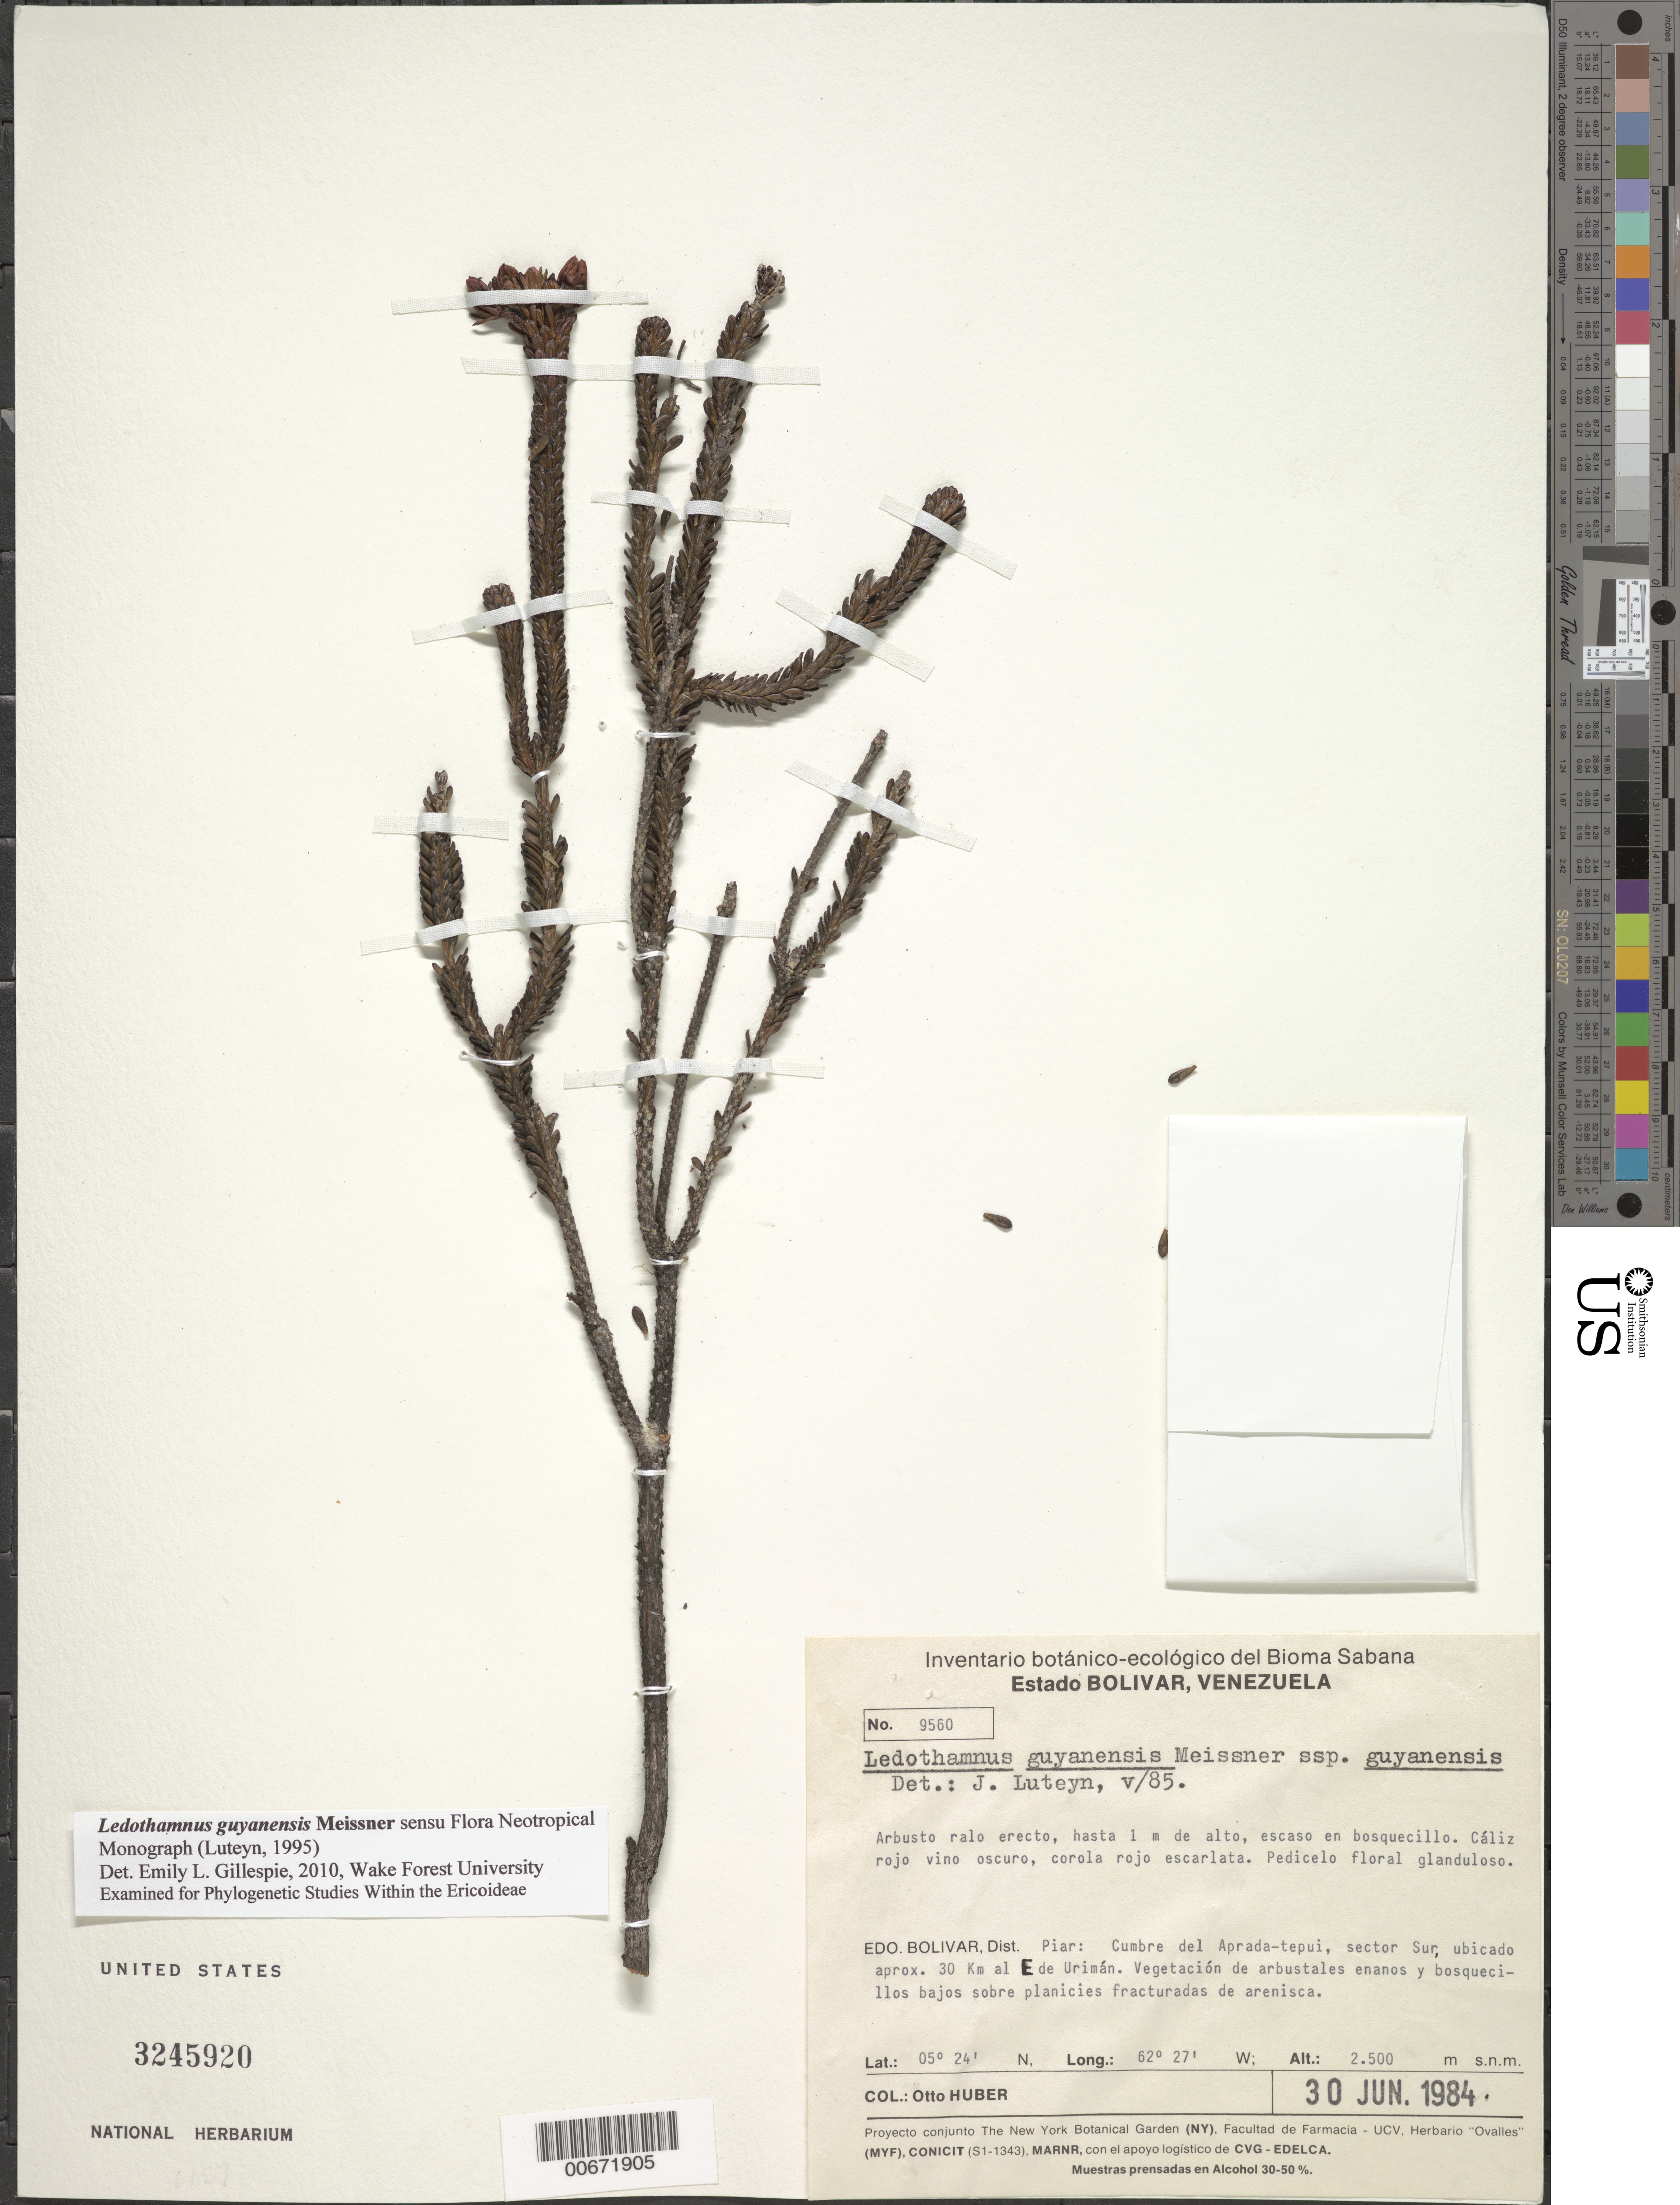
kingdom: Plantae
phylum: Tracheophyta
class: Magnoliopsida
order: Ericales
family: Ericaceae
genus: Ledothamnus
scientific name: Ledothamnus guyanensis subsp. guyanensis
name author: Meisn.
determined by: Luteyn, J. L.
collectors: O. Huber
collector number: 9560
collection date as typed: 30-Jun-84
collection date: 1984-06-30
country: Venezuela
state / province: Bolívar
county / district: Piar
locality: Aprada-tepuí cumbre, sector sur ubicado ca. 30 km al E de Urimán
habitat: En bosquecillo. Vegetation de arbustales enanos y bosquecillos bajos sobre planicies fracturdas de arenisca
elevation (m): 2500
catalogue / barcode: US 3245920